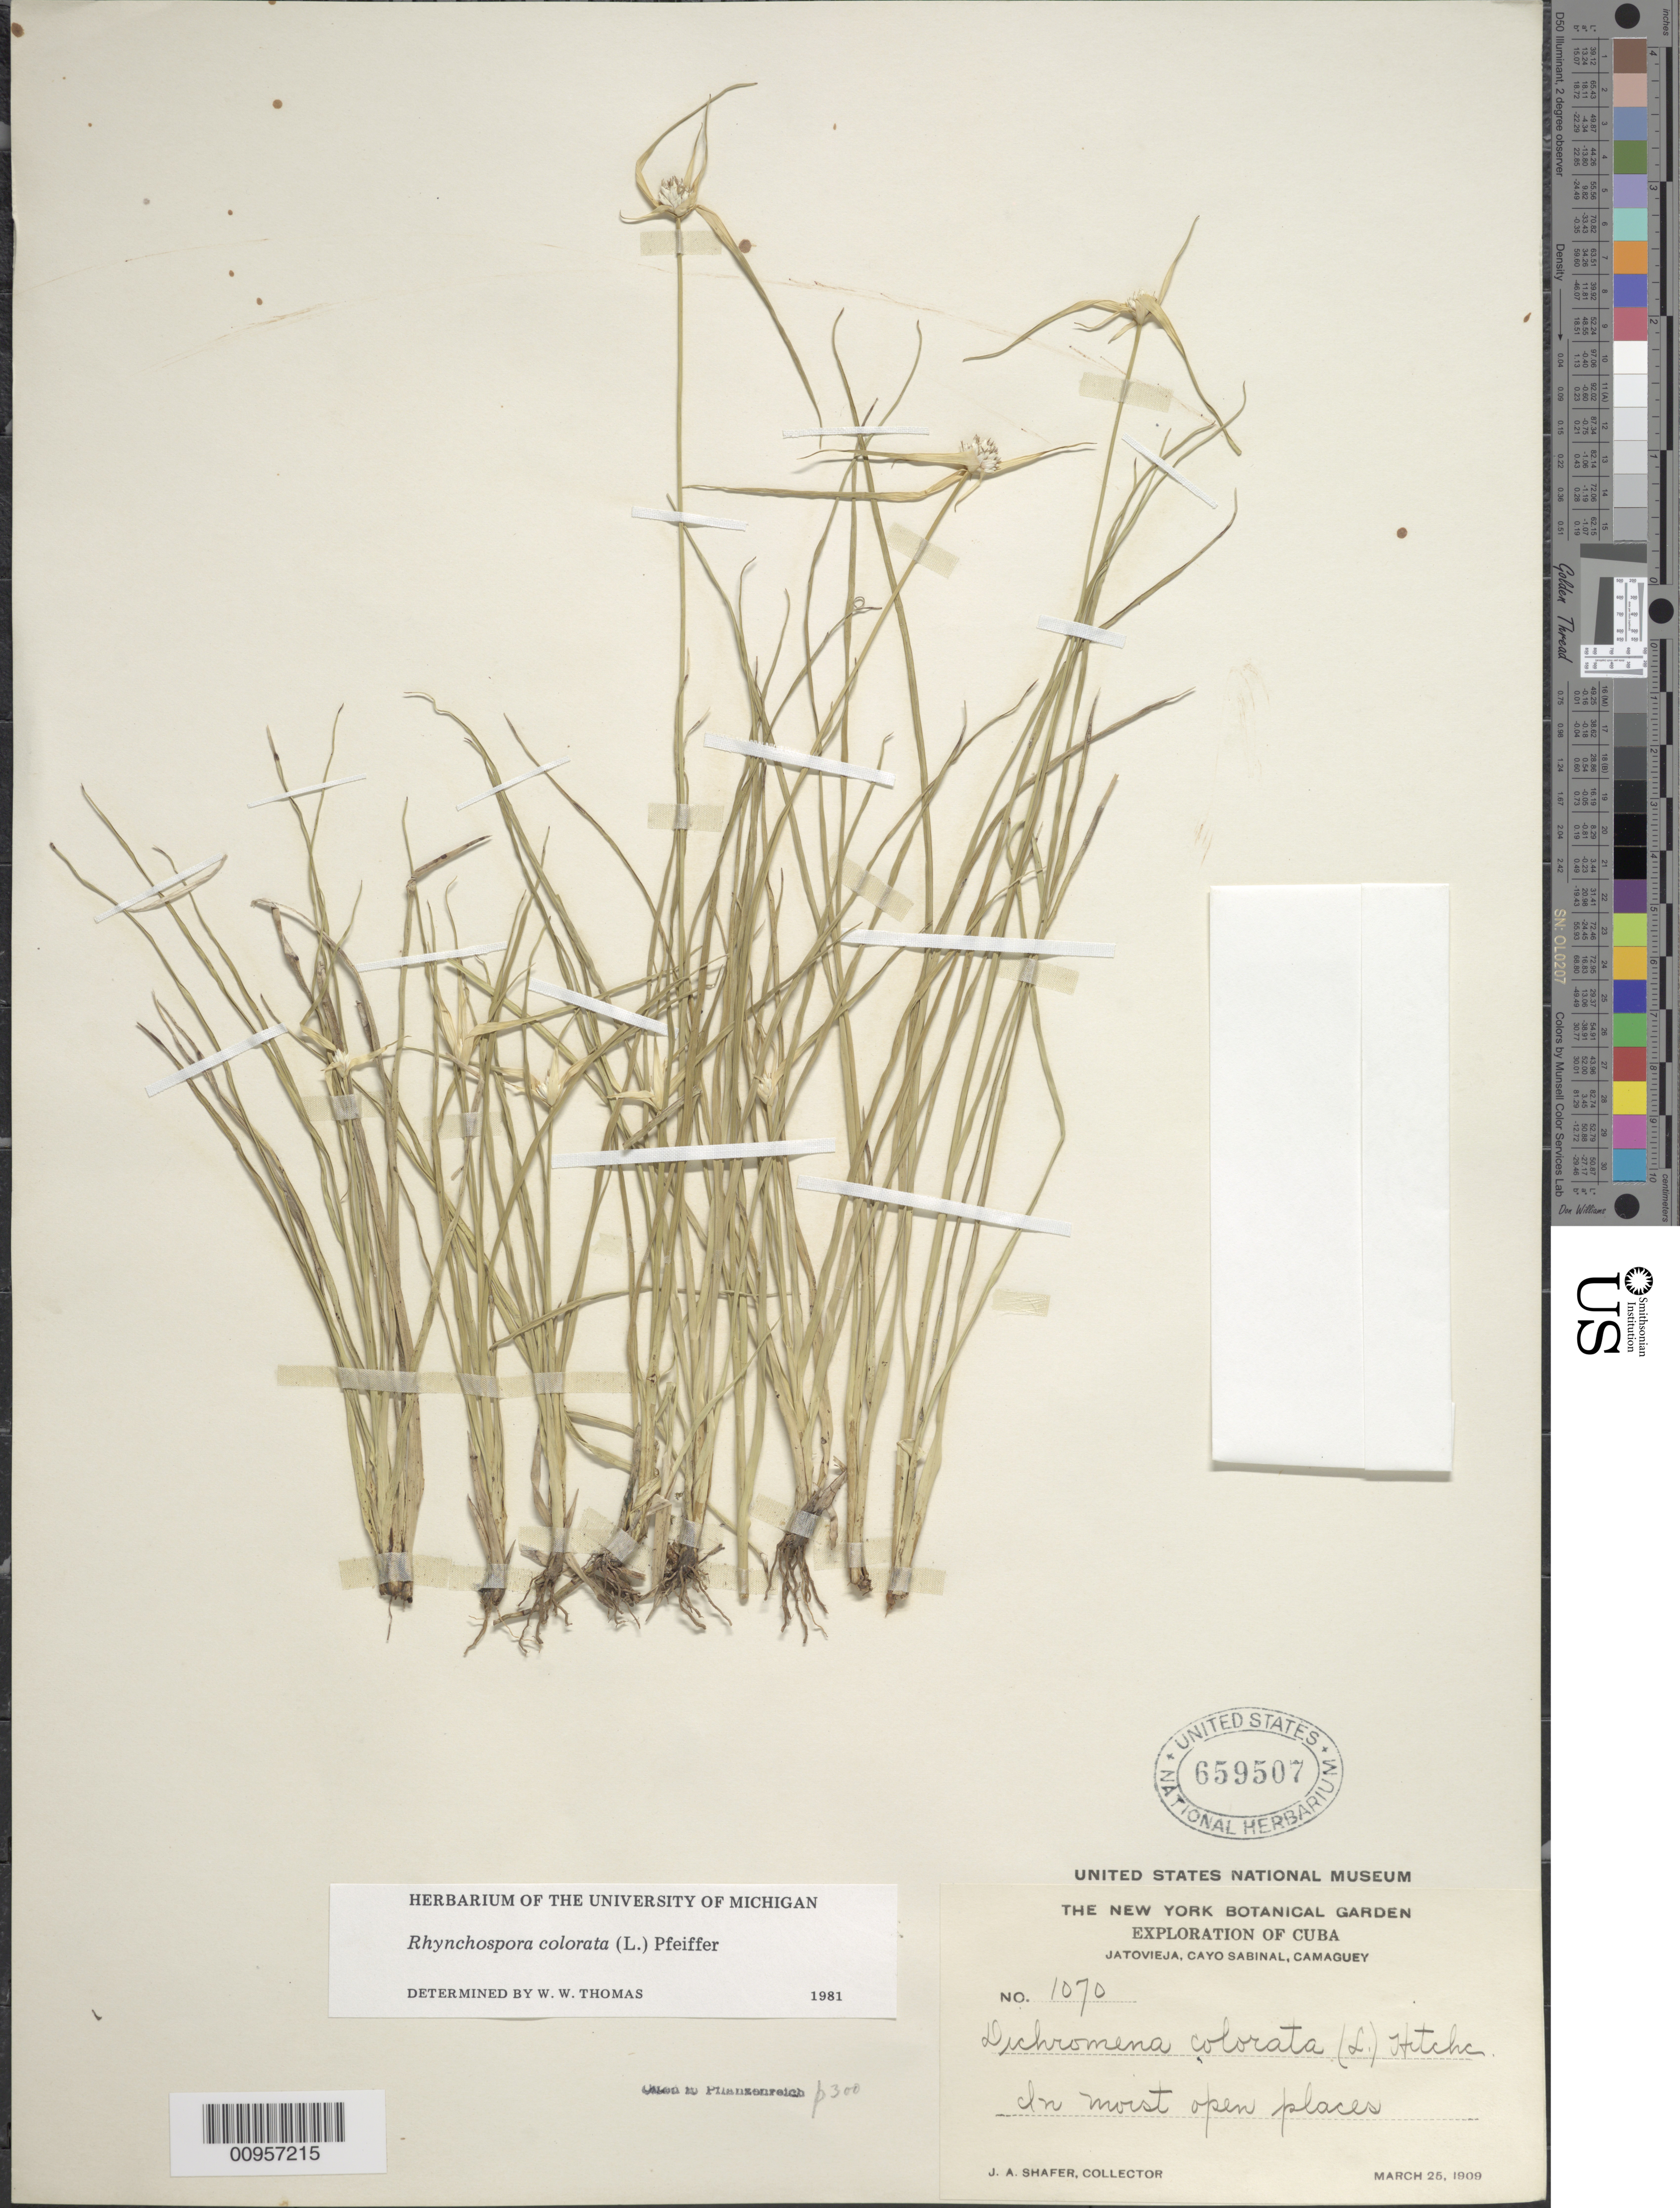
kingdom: Plantae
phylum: Tracheophyta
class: Liliopsida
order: Poales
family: Cyperaceae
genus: Rhynchospora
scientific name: Rhynchospora colorata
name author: (L.) H. Pfeiff.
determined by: Thomas, W. W.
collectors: J. A. Shafer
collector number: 1070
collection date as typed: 25 Mar 1909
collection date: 1909-03-25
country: Cuba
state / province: Camagüey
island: Cuba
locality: Jatovieja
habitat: In moist open places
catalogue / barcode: US 659507